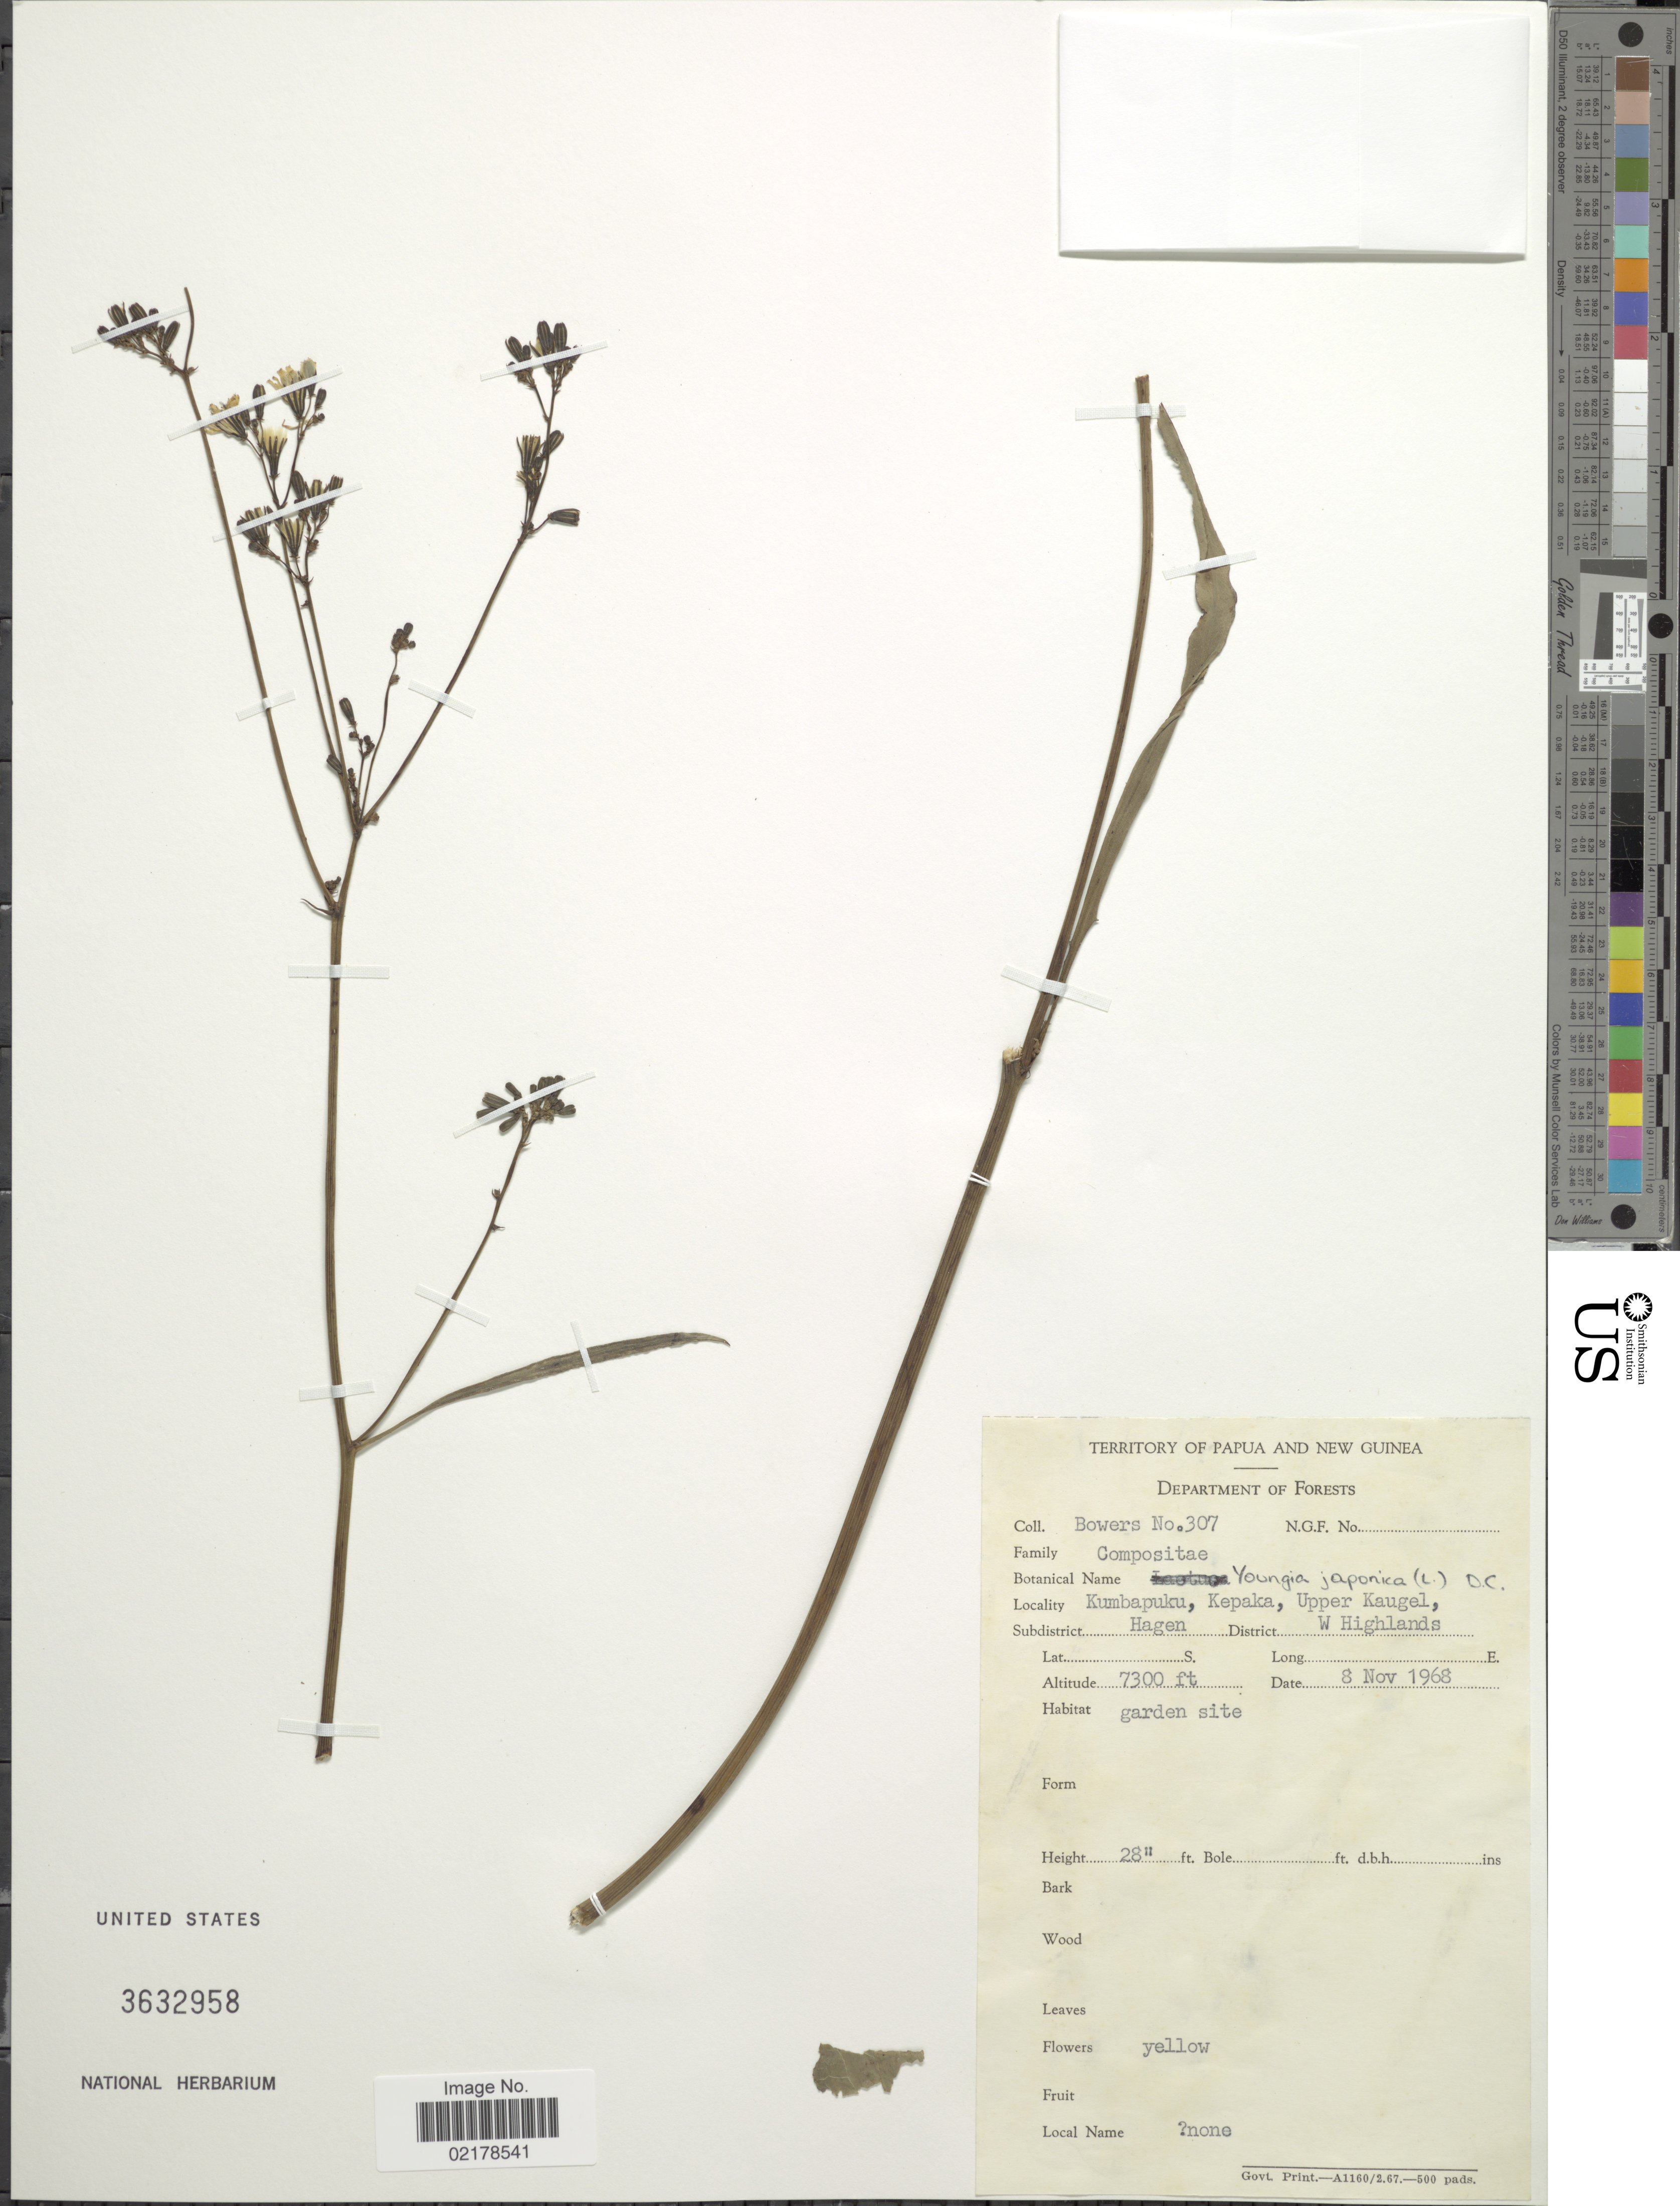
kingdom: Plantae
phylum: Tracheophyta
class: Magnoliopsida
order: Asterales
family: Asteraceae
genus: Youngia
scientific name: Youngia japonica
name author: (L.) DC.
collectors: -. Bowers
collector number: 307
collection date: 1968-11-08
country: Papua New Guinea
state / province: Western Highlands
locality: Kumbapuku, Kepaka, Upper Kaugel, Subdistrict Hagen, District W Higlands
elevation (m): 2225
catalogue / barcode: US 3632958